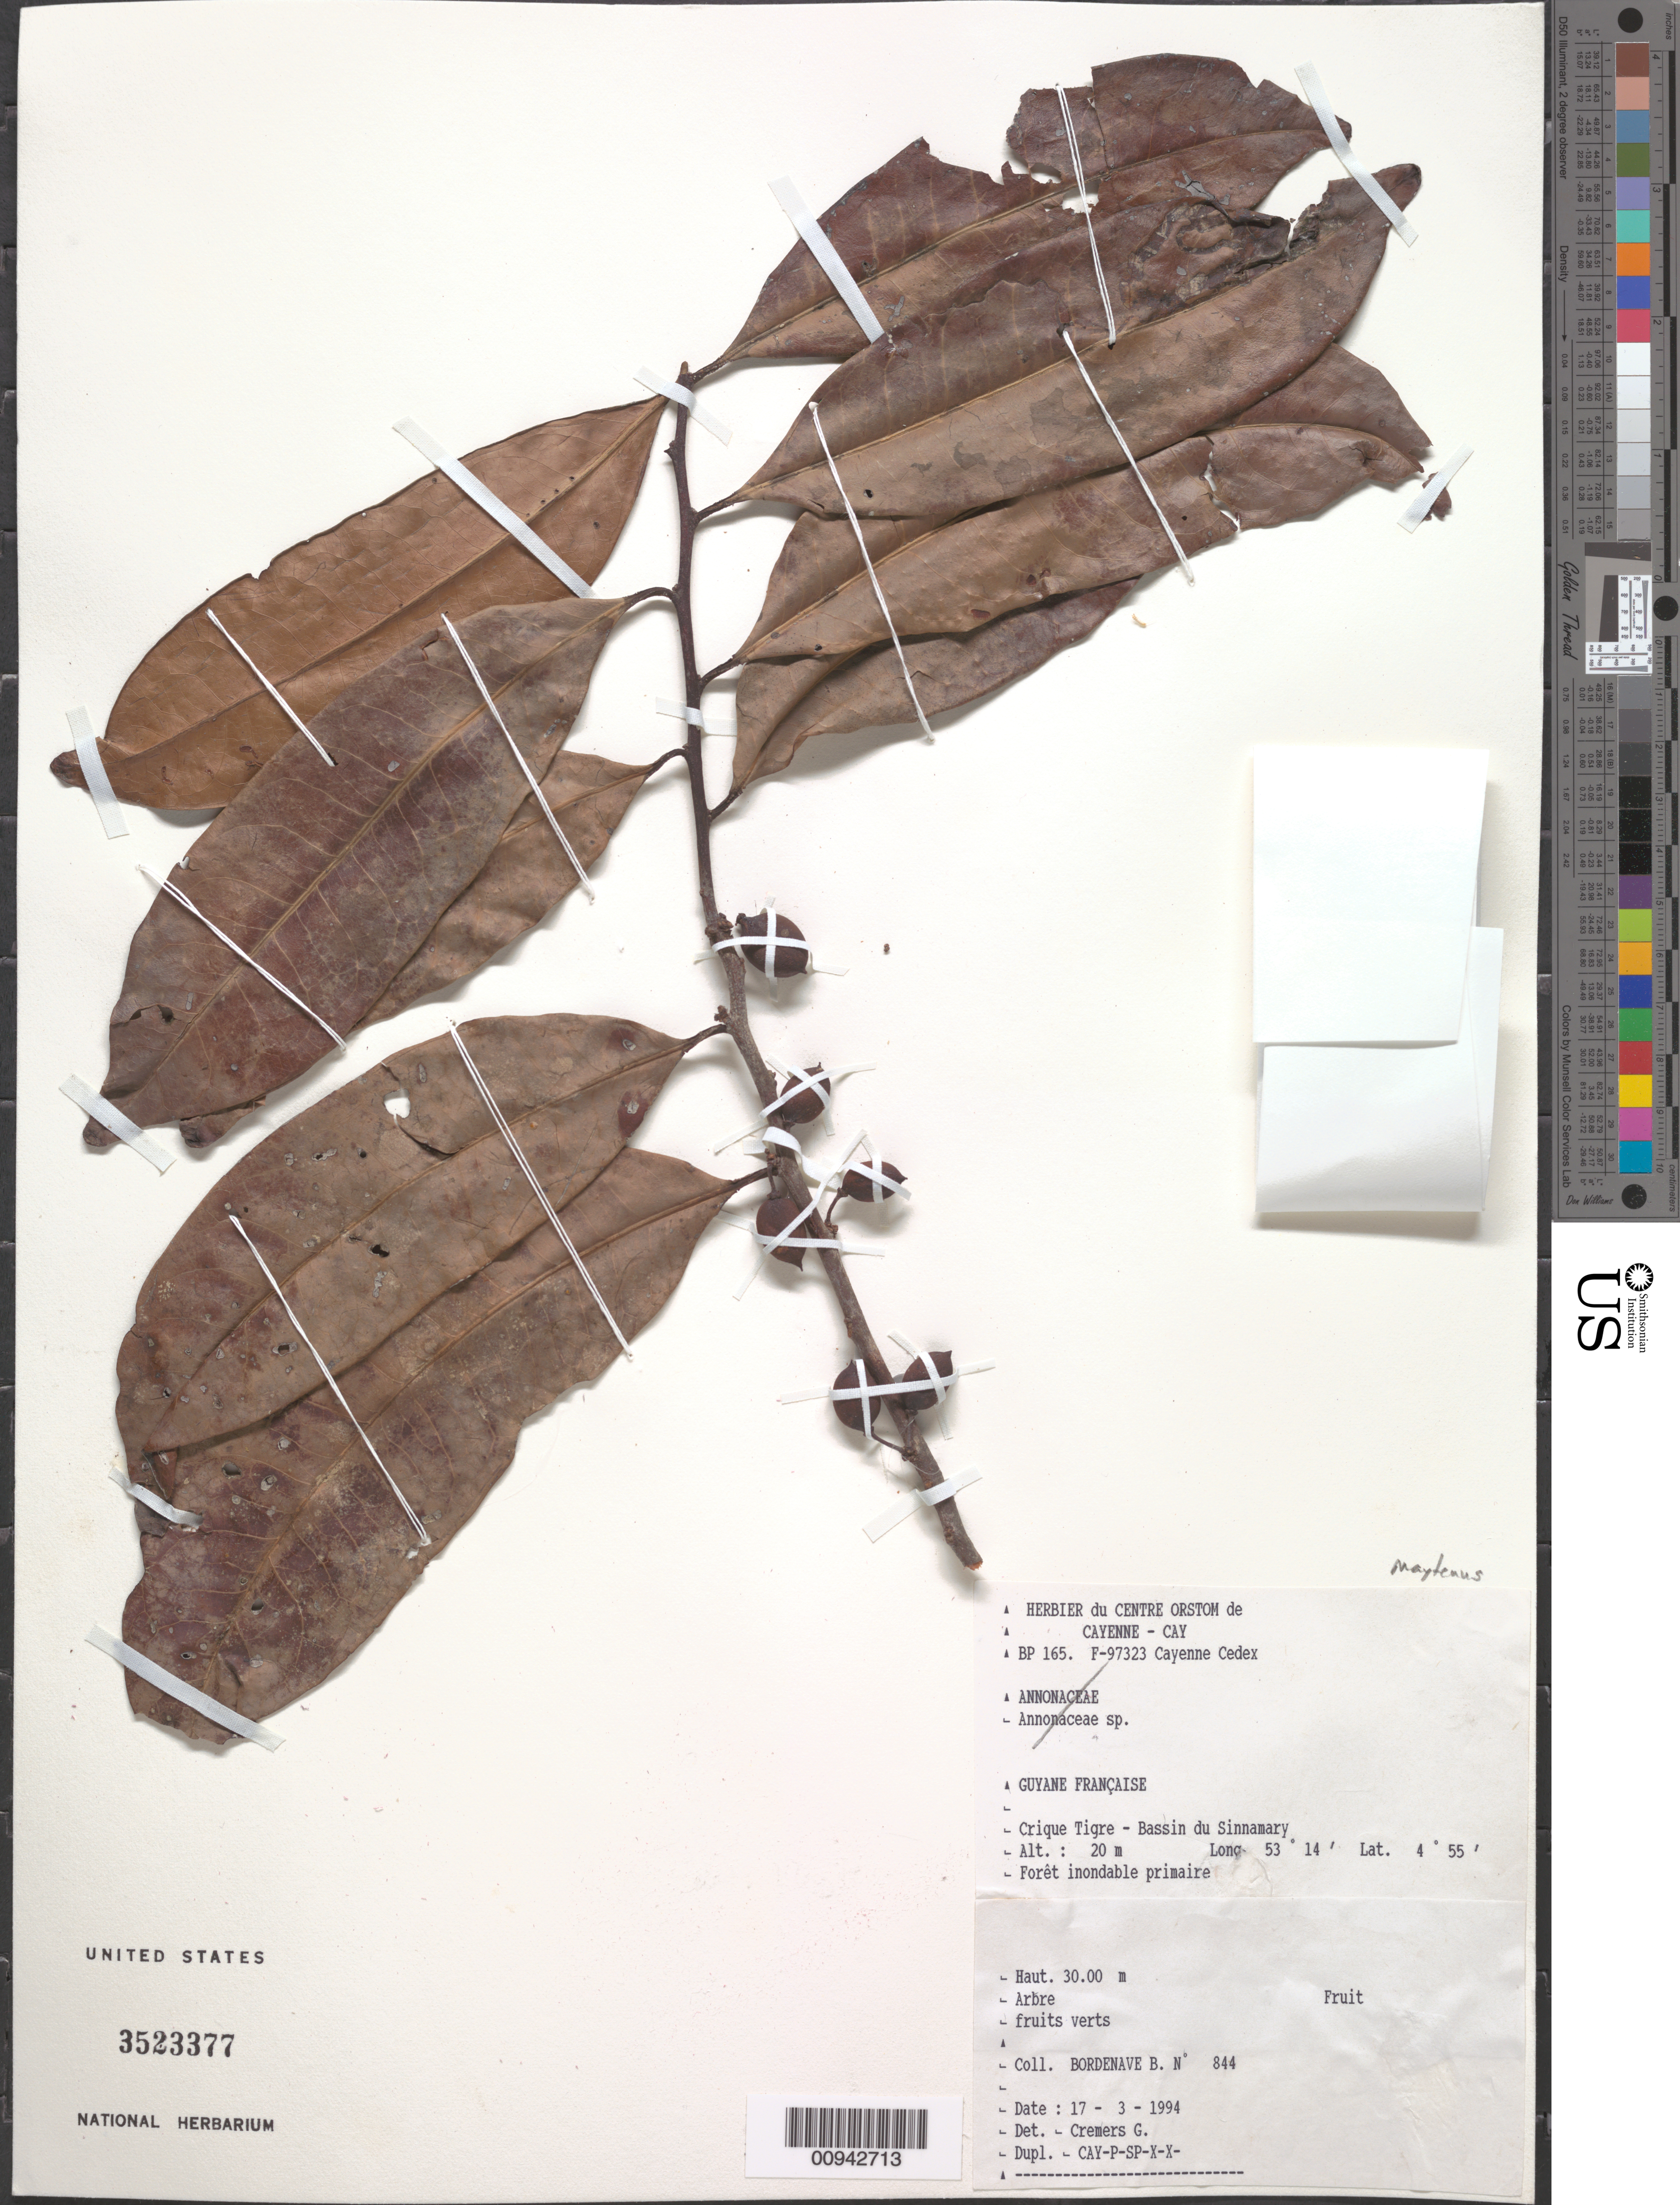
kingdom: Plantae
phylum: Tracheophyta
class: Magnoliopsida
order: Celastrales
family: Celastraceae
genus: Maytenus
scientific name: Maytenus sp.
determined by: Maas, Paul J.; Maas, H.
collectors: B. Bordenave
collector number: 844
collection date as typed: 17-Mar-94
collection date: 1994-03-17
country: French Guiana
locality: Crique Tigre, Bassin du Sinnamary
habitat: Foret inondable primaire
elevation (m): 20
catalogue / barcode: US 3523377